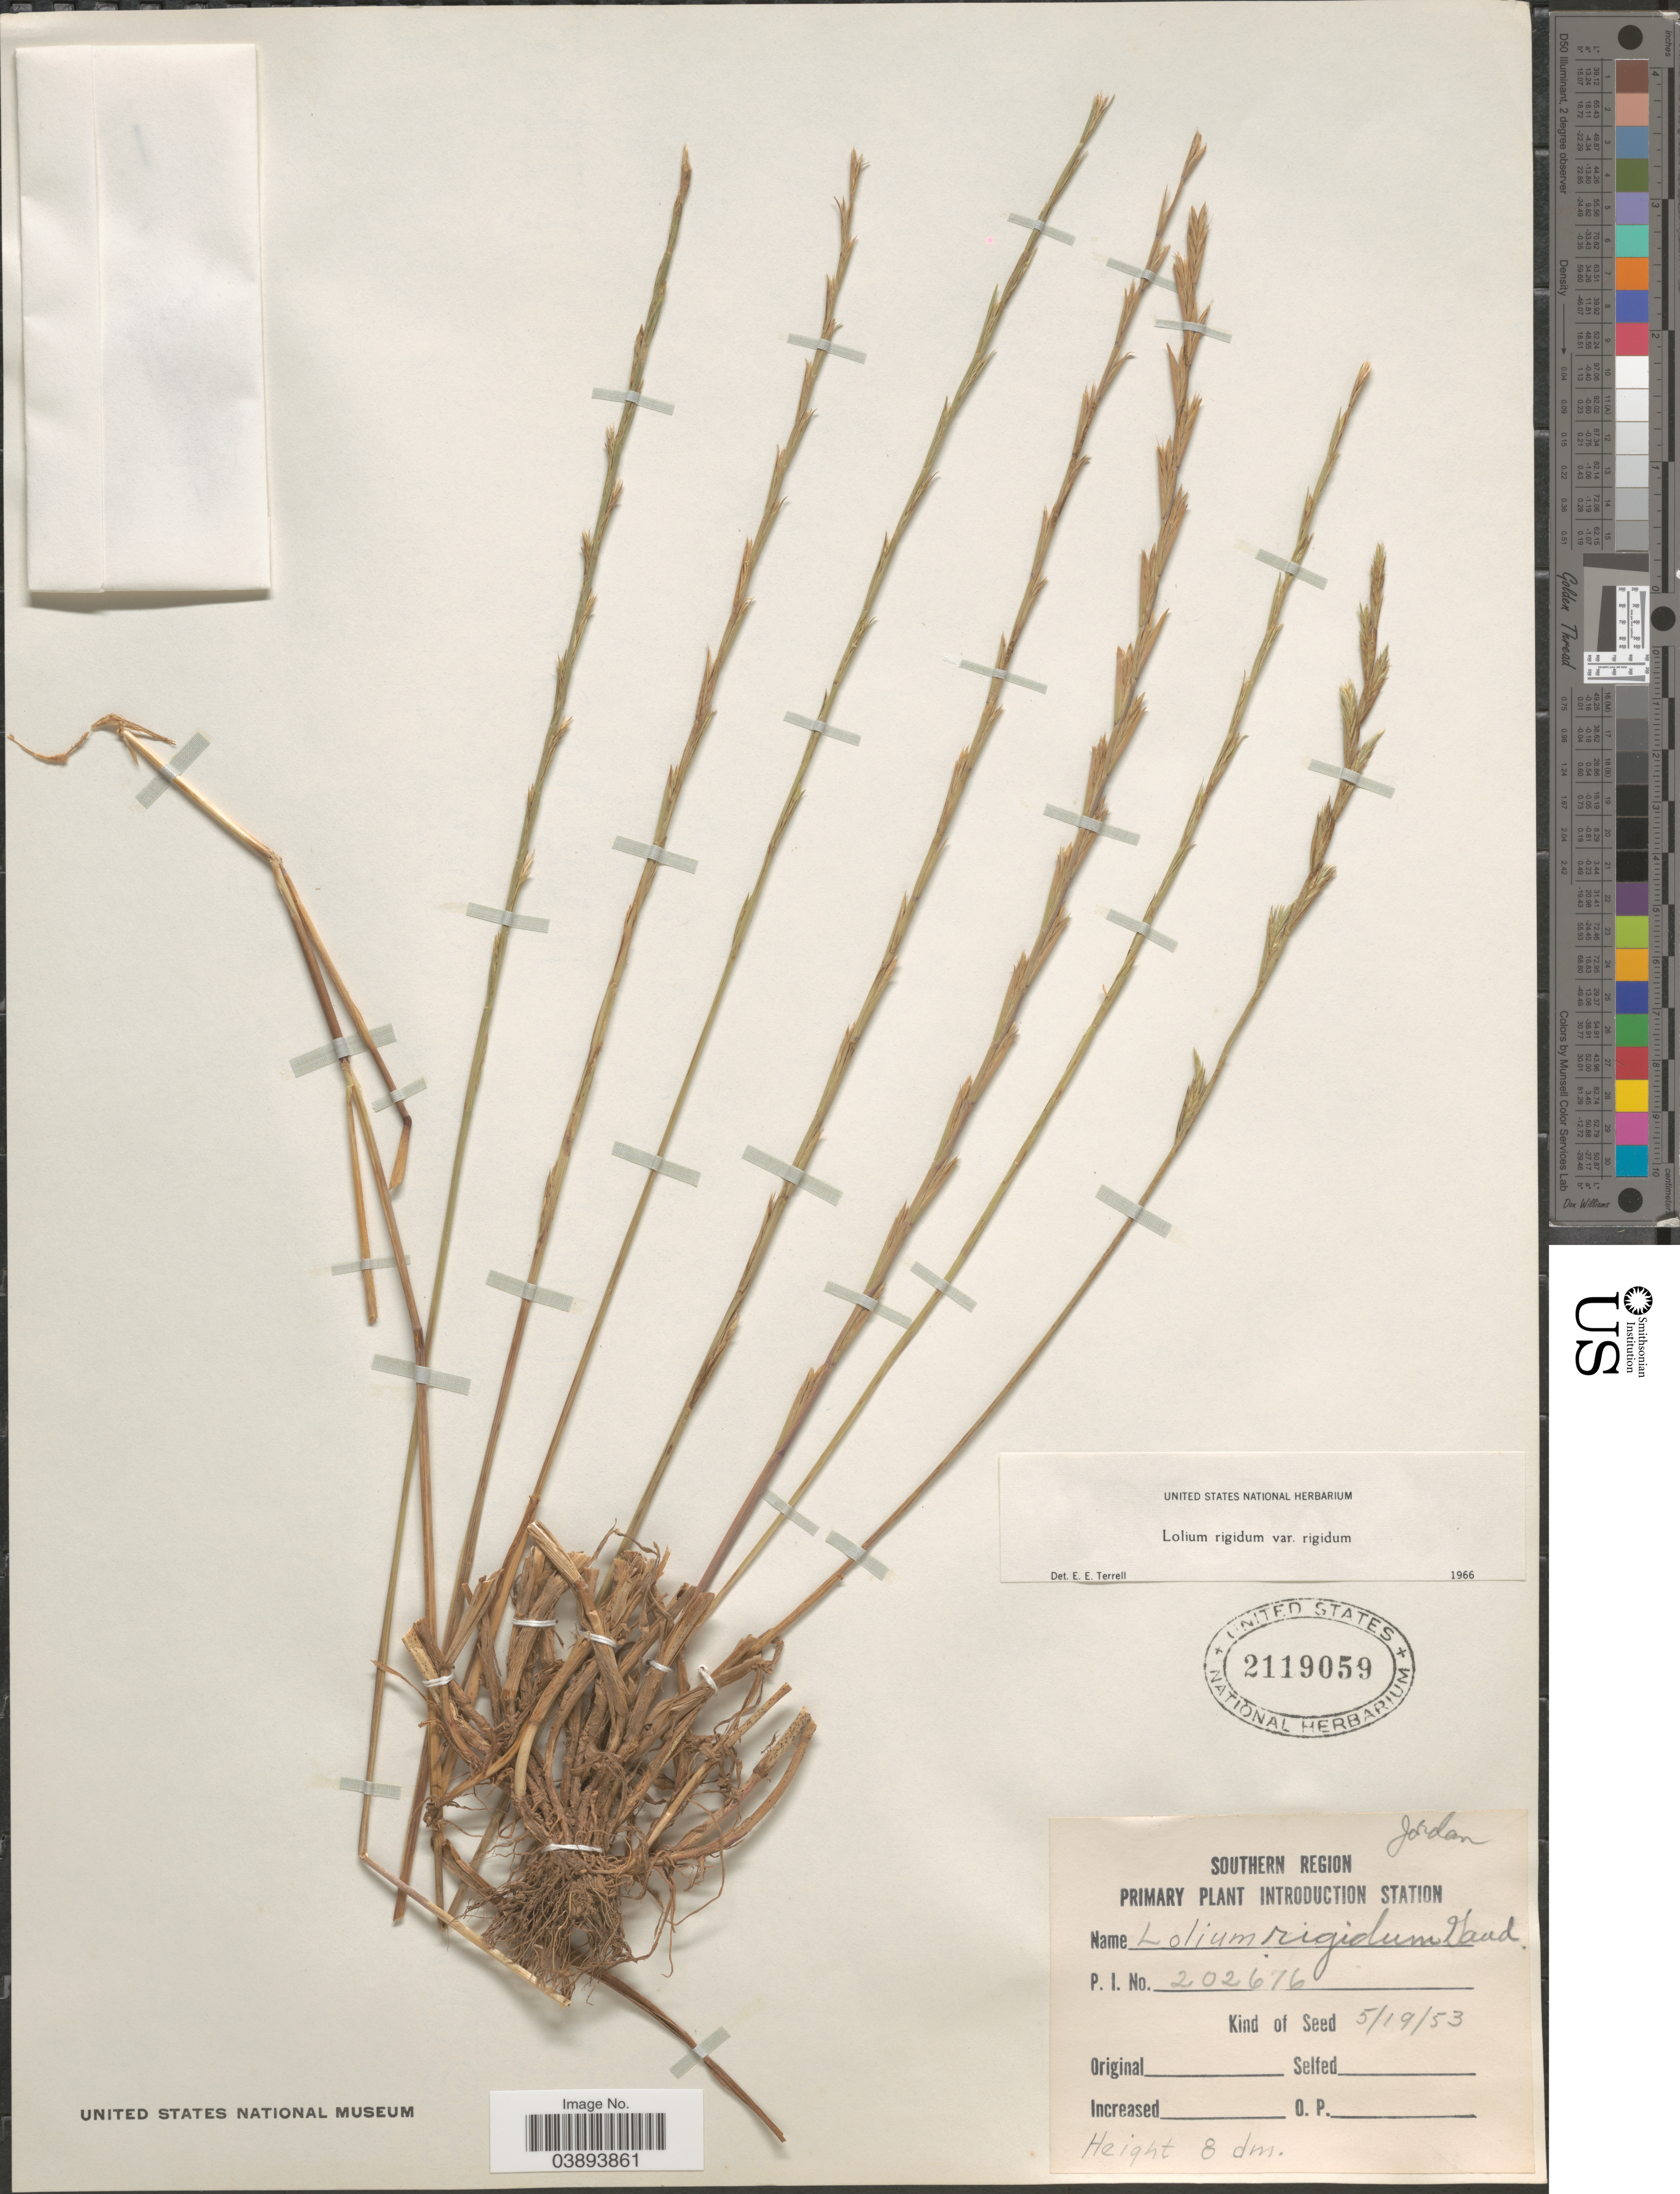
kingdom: Plantae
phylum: Tracheophyta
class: Liliopsida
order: Poales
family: Poaceae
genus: Lolium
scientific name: Lolium rigidum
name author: Gaudin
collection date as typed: Transcribed d/m/y: 19/5/53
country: Jordan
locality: Southern Region. Primary Plant Introduction Station.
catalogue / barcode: US 2119059